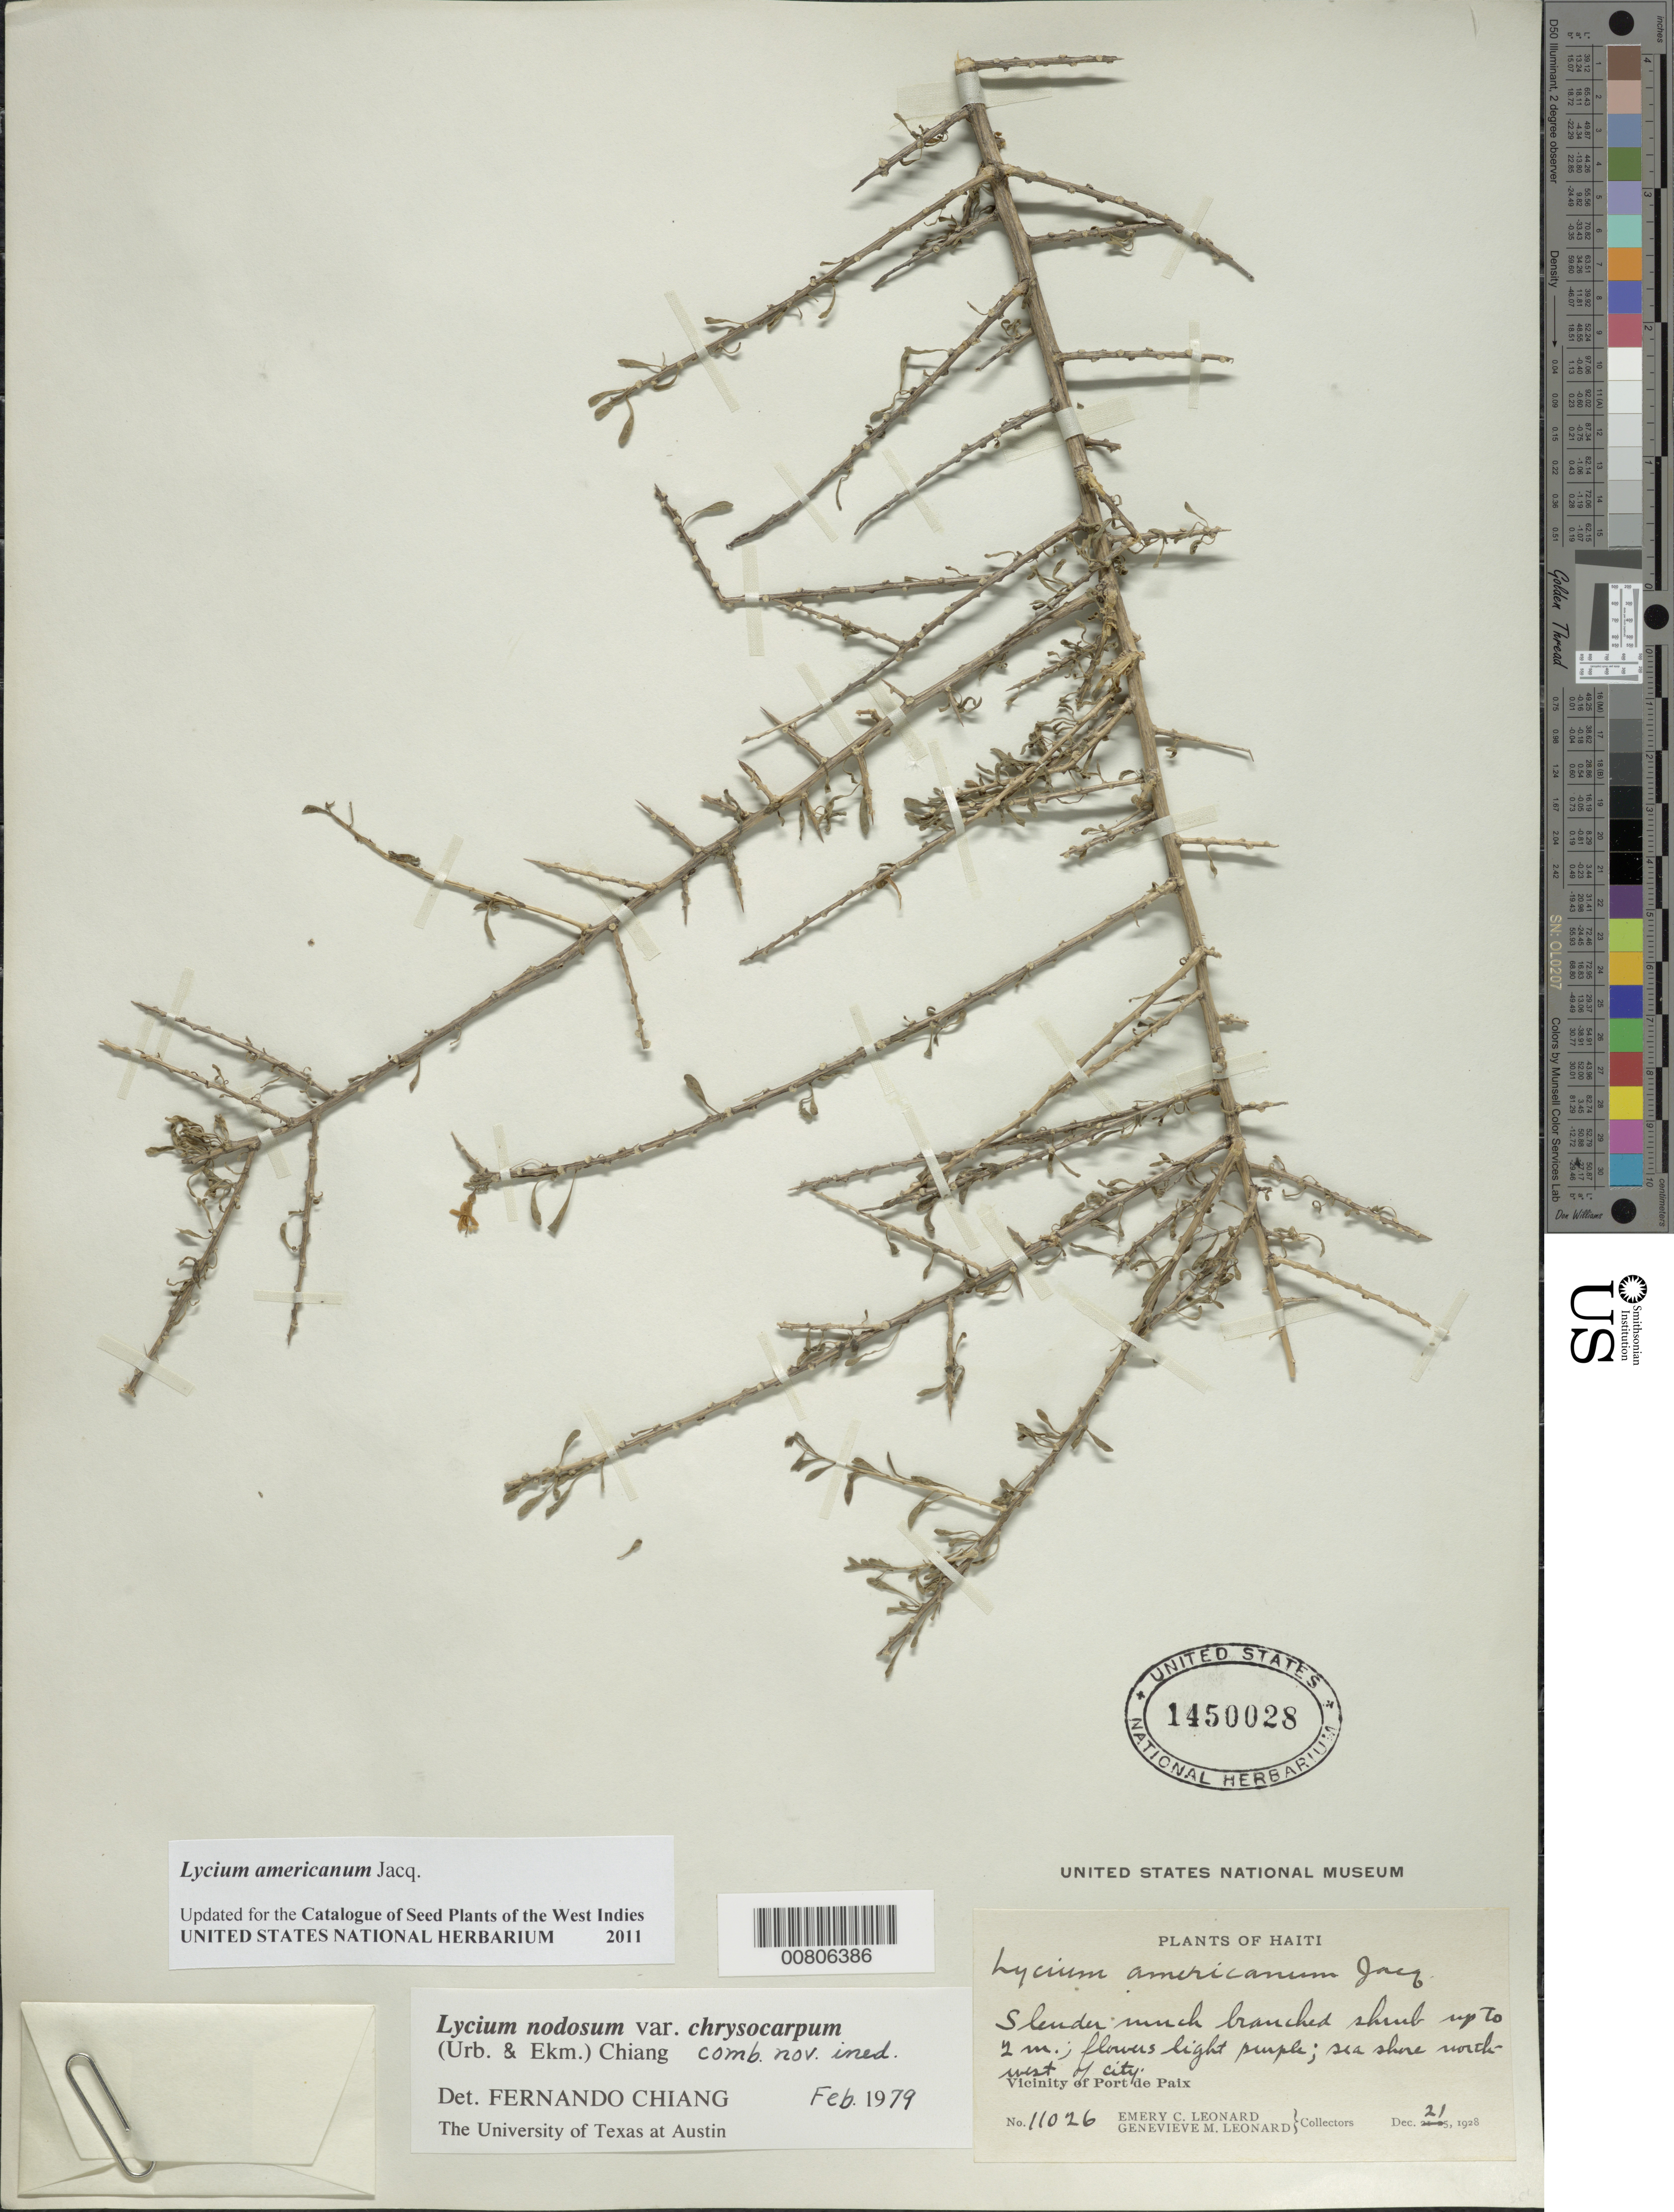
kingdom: Plantae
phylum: Tracheophyta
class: Magnoliopsida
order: Solanales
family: Solanaceae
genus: Lycium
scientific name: Lycium americanum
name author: Jacq.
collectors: E. C. Leonard & G. M. Leonard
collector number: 11026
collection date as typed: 21 Dec 1928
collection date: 1928-12-21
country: Haiti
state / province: Nord-Ouest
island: Hispaniola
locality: Vicinity of Port de Paix, NW of city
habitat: Seashore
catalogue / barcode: US 1450028